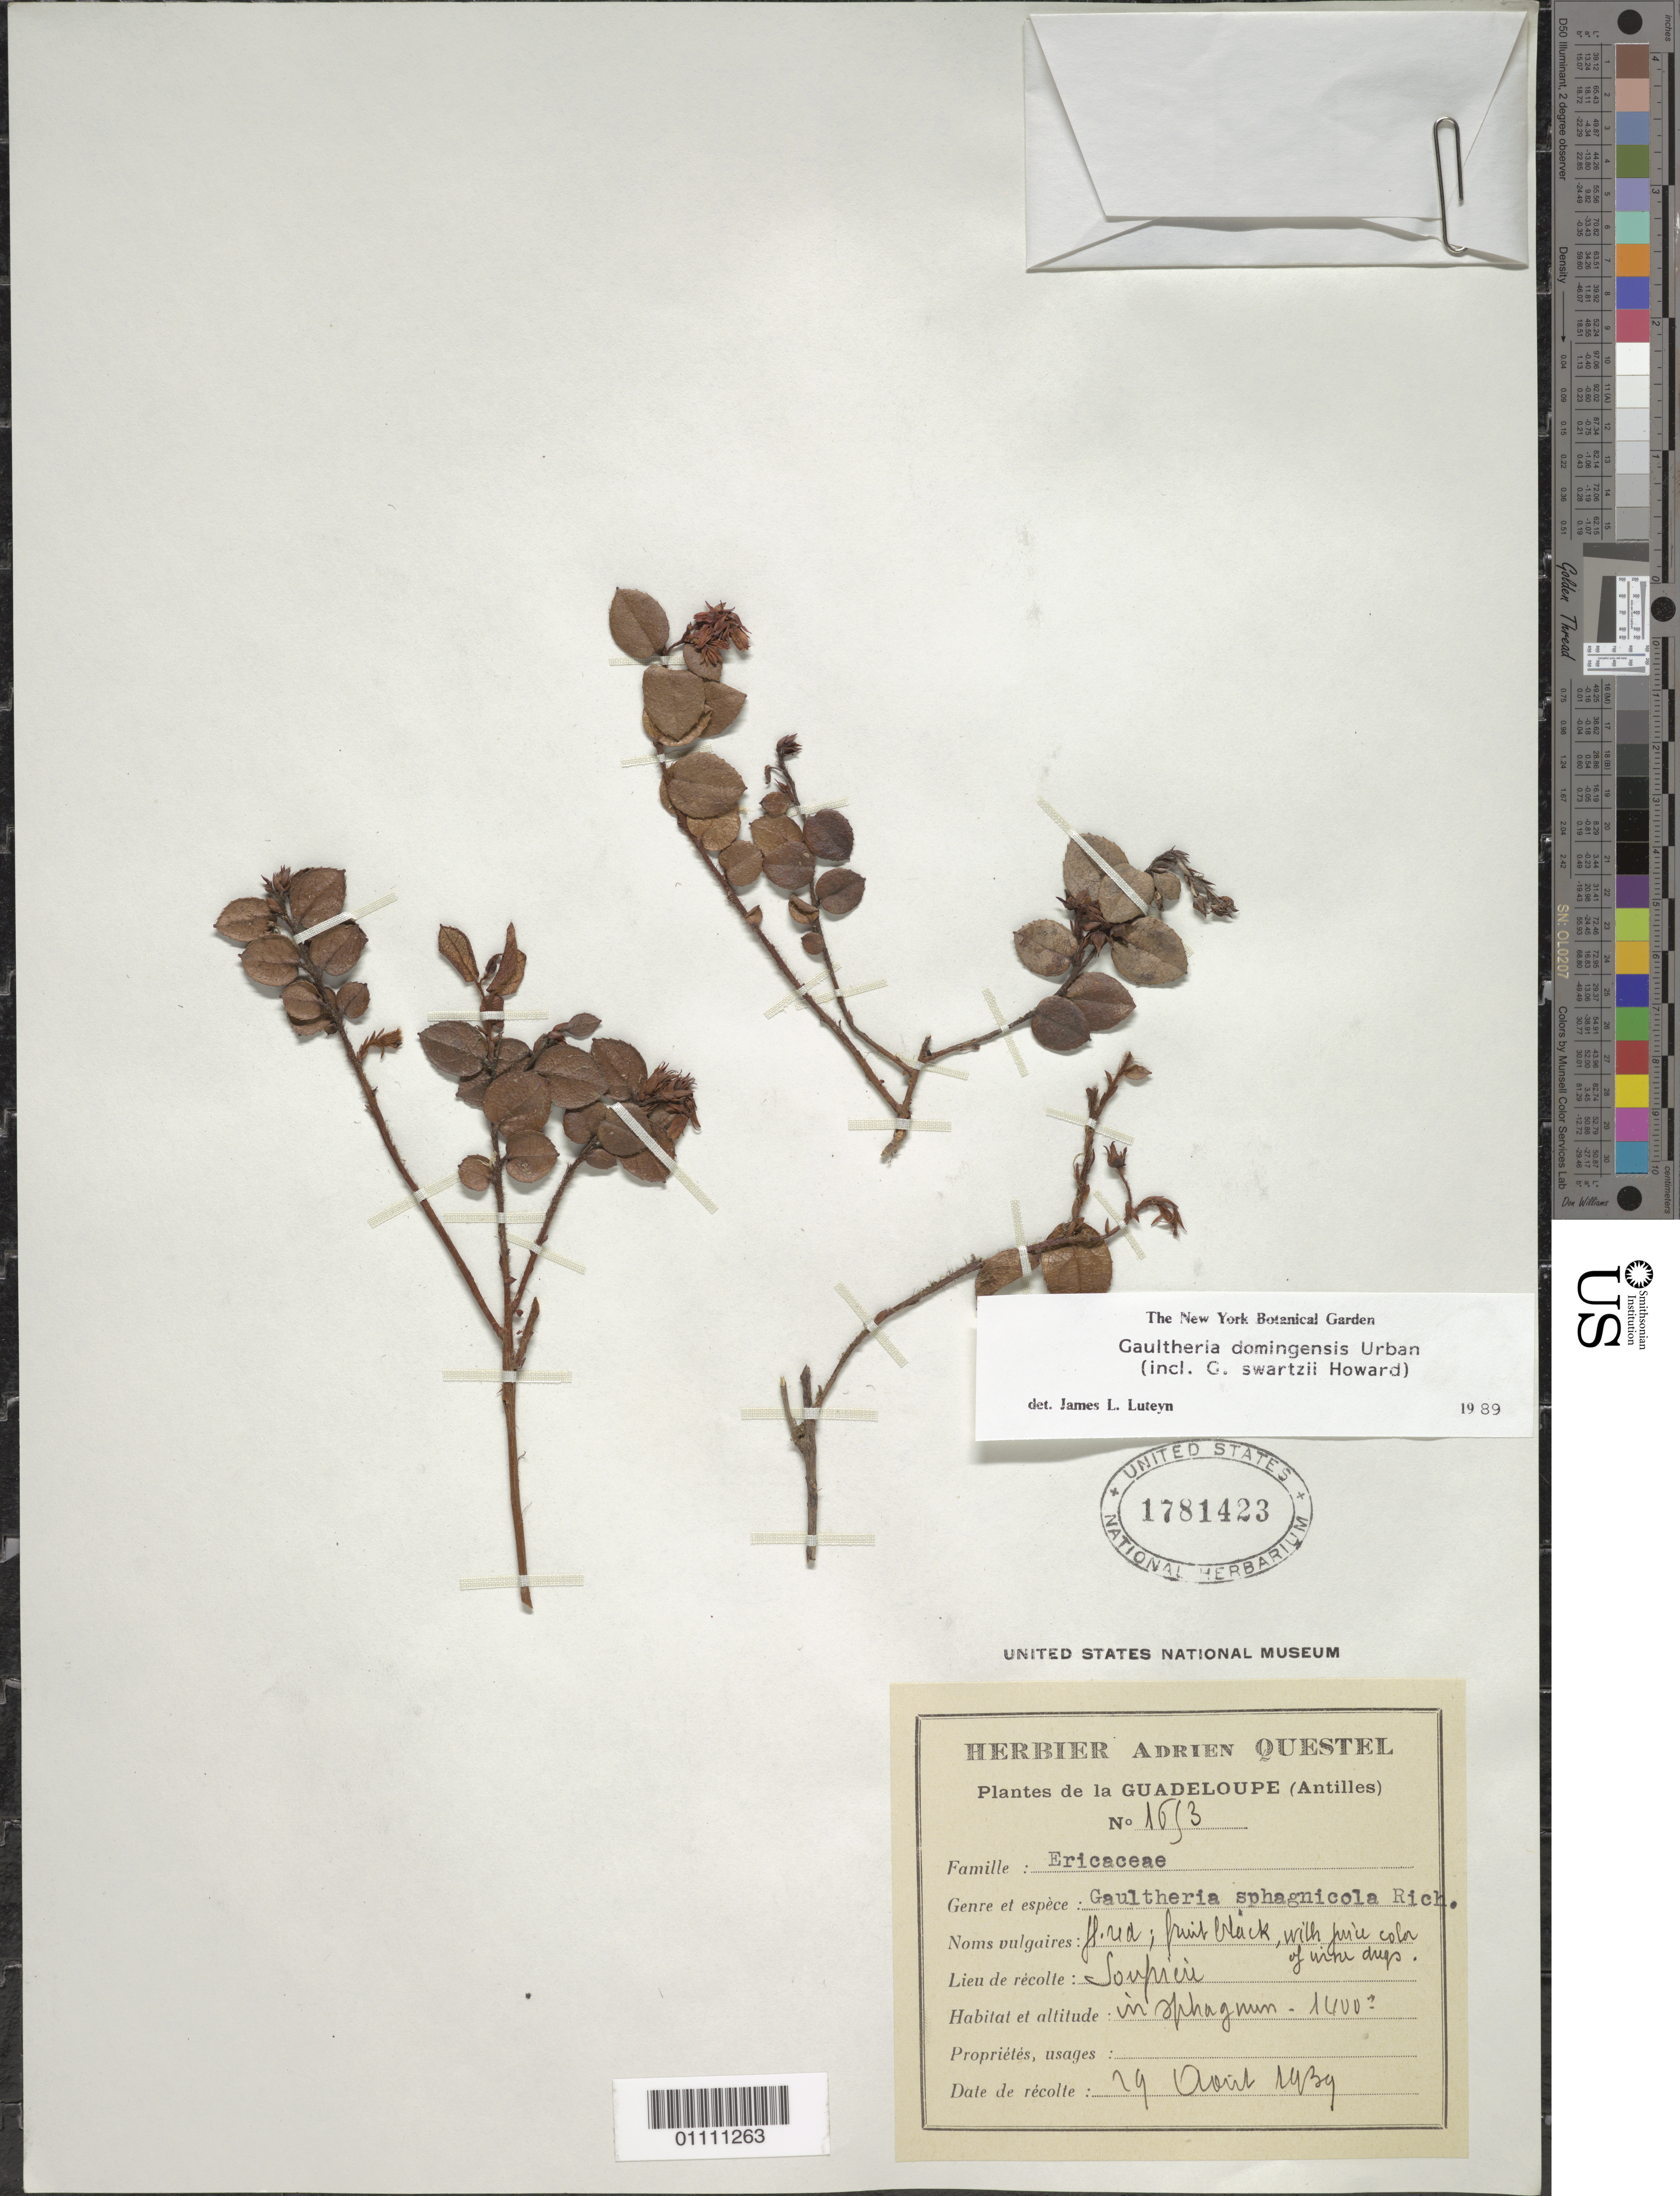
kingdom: Plantae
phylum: Tracheophyta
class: Magnoliopsida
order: Ericales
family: Ericaceae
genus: Gaultheria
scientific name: Gaultheria domingensis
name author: Urb.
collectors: A. Questel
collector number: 1653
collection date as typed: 29 Apr 1939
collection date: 1939-04-29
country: Guadeloupe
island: Basse Terre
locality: Soufrieu in sohagmun.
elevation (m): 1400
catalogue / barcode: US 1781423